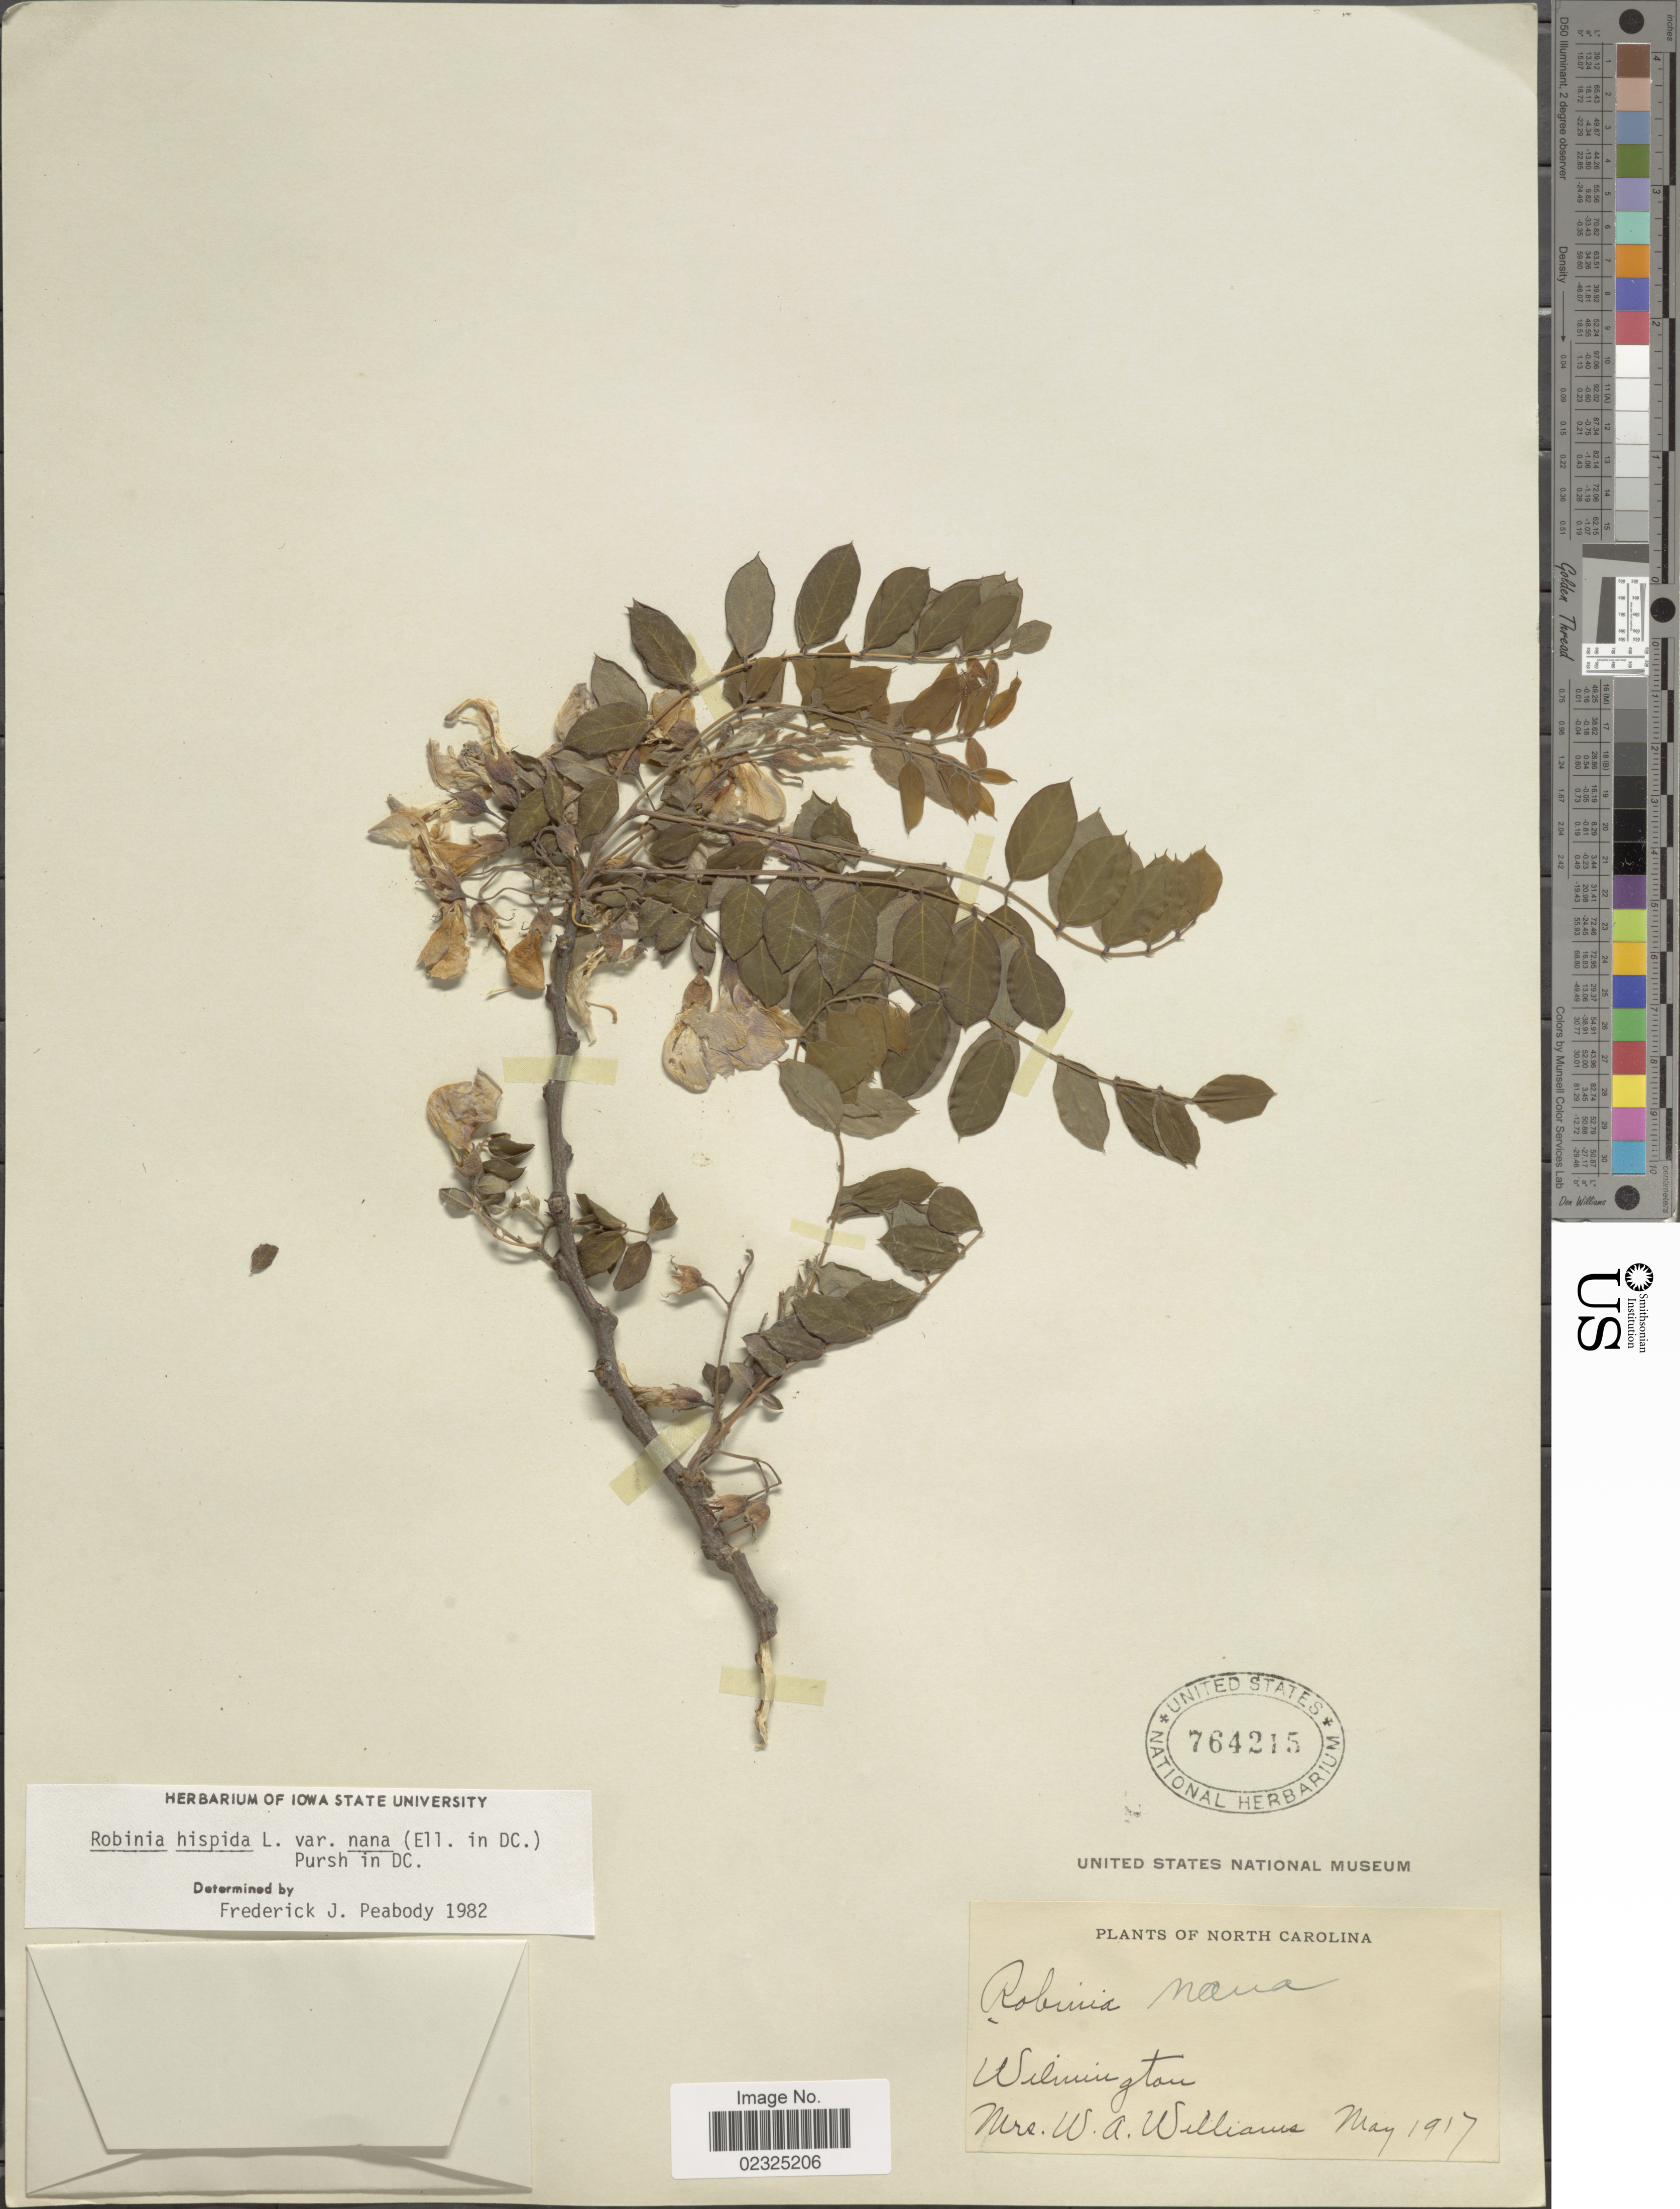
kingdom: Plantae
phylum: Tracheophyta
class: Magnoliopsida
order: Fabales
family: Fabaceae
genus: Robinia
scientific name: Robinia hispida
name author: L.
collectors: W. Williams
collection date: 1917-05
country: United States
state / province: North Carolina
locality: Wilmington.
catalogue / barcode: US 764215